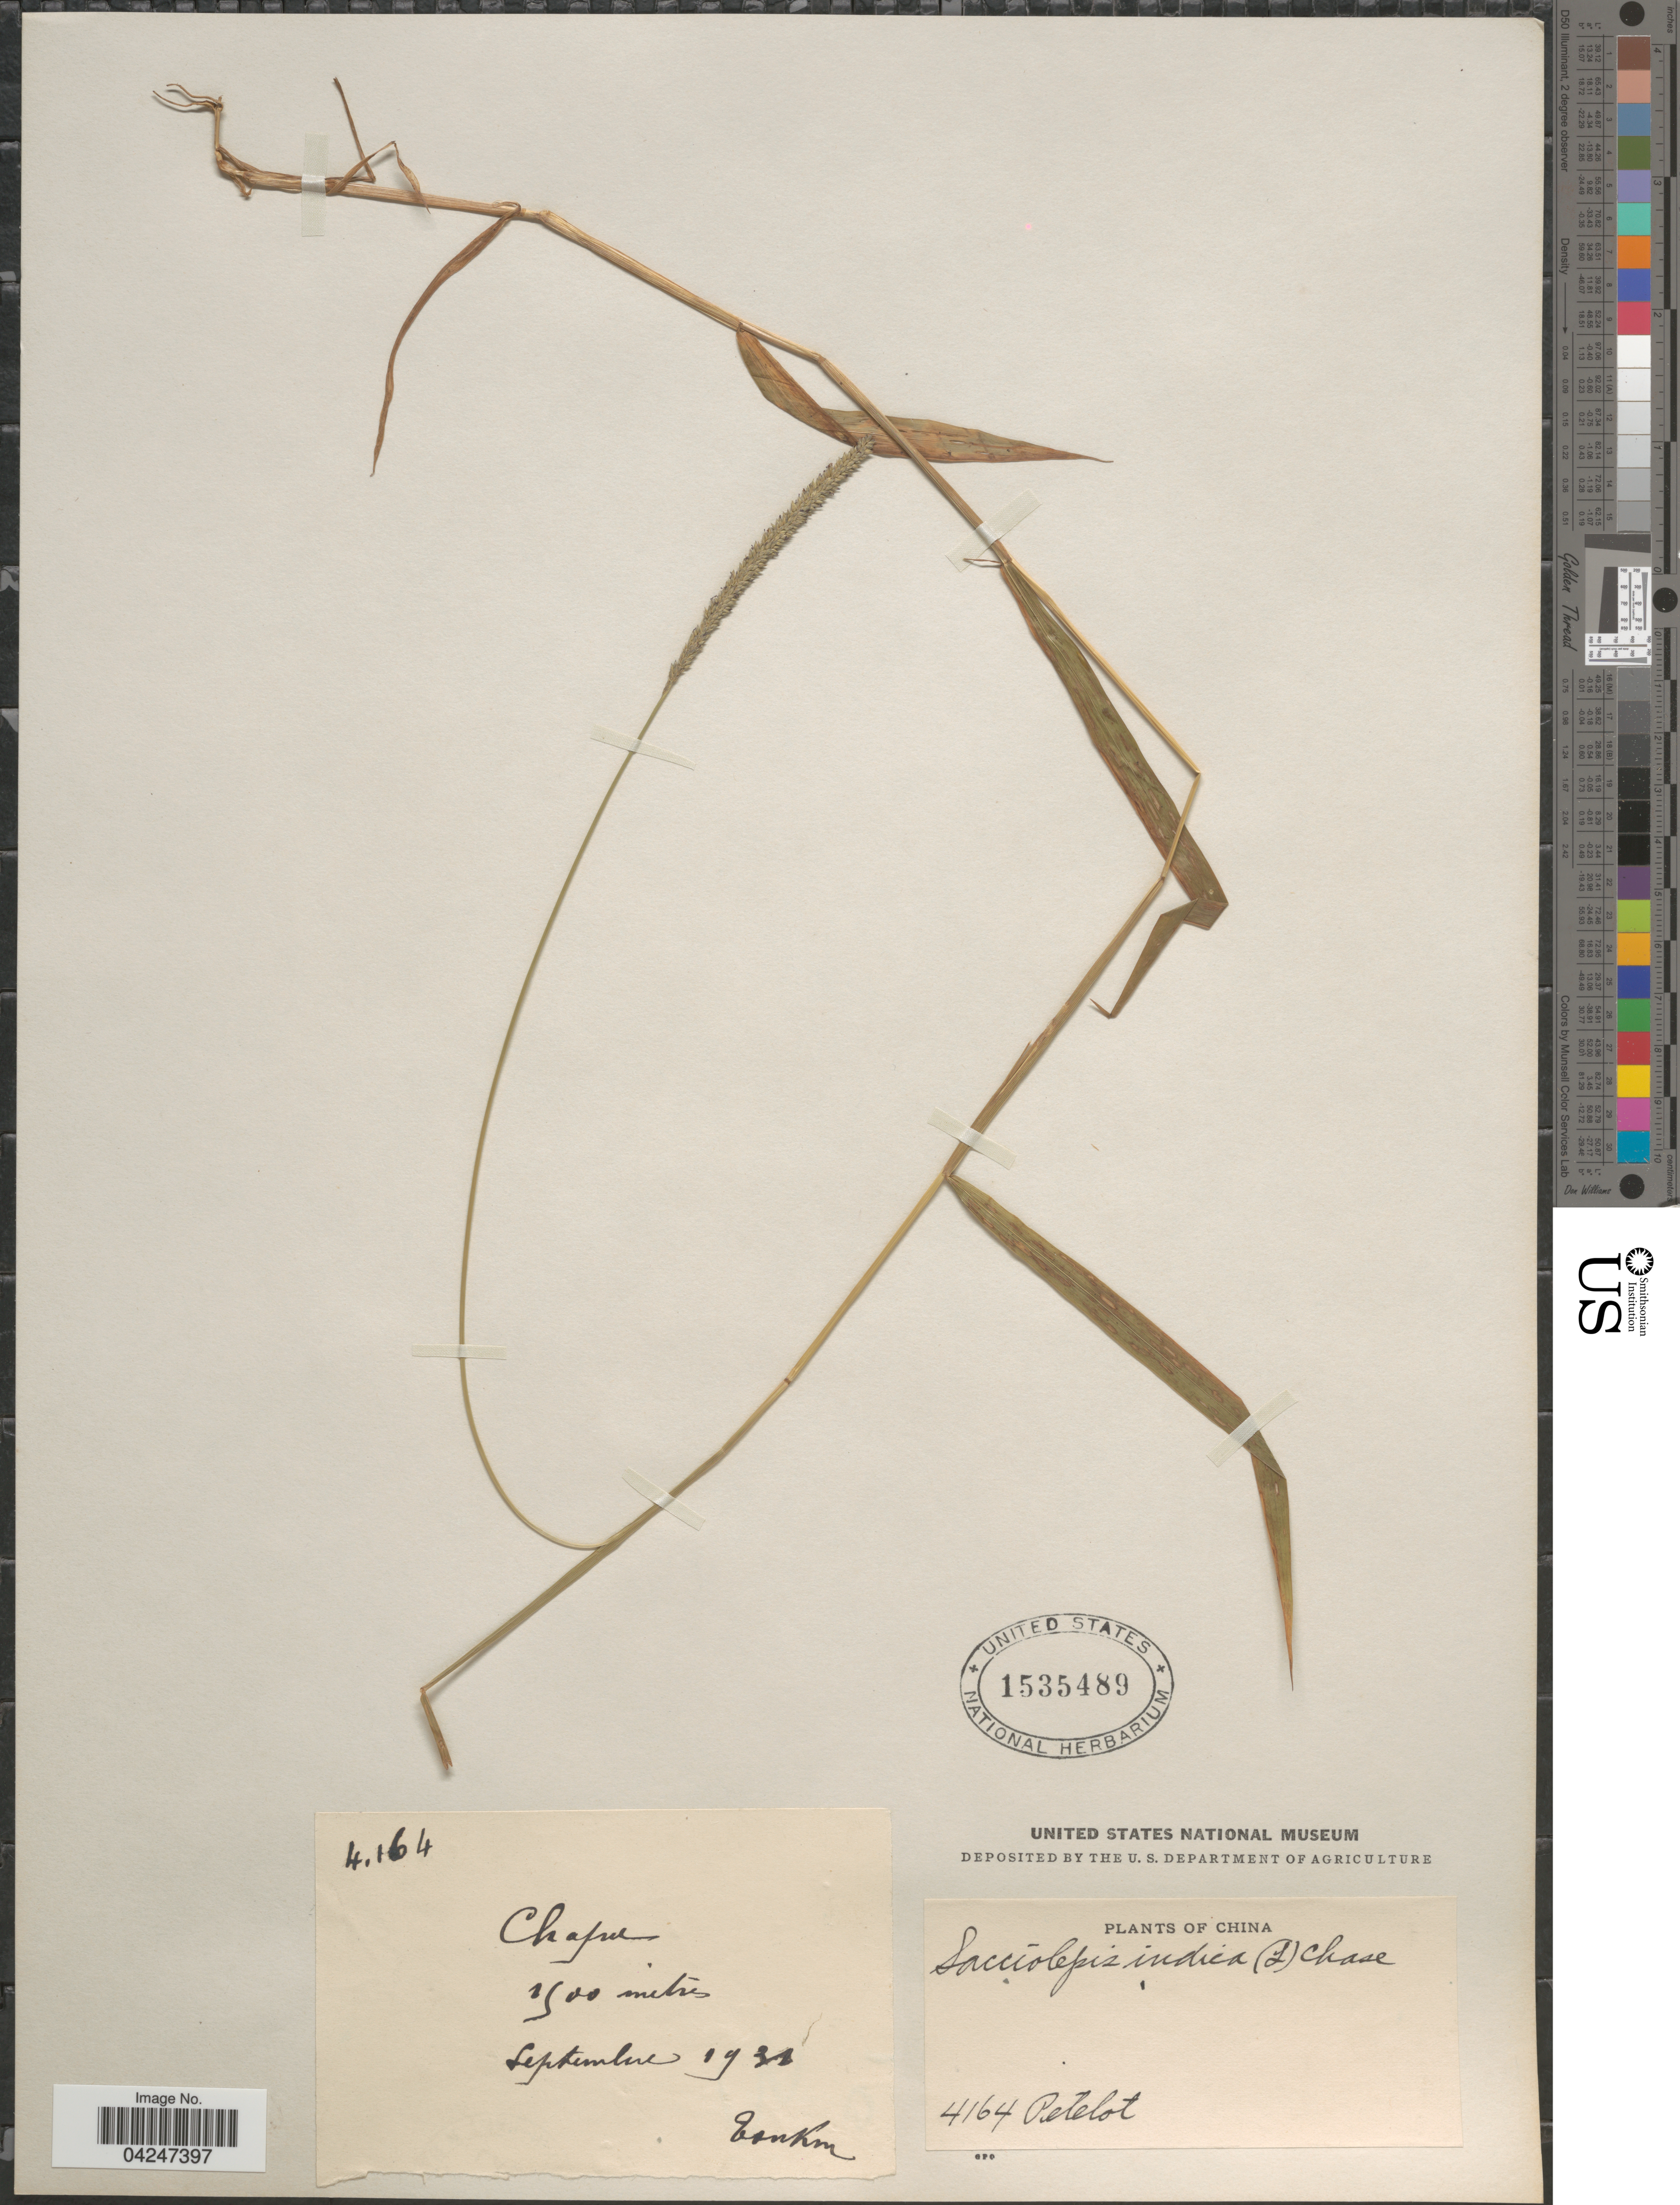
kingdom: Plantae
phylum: Tracheophyta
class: Liliopsida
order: Poales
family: Poaceae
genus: Sacciolepis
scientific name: Sacciolepis indica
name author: (L.) Chase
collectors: Pételot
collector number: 4164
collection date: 1931-09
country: Vietnam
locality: Chapa. Tonkin.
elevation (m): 1500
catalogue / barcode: US 1535489